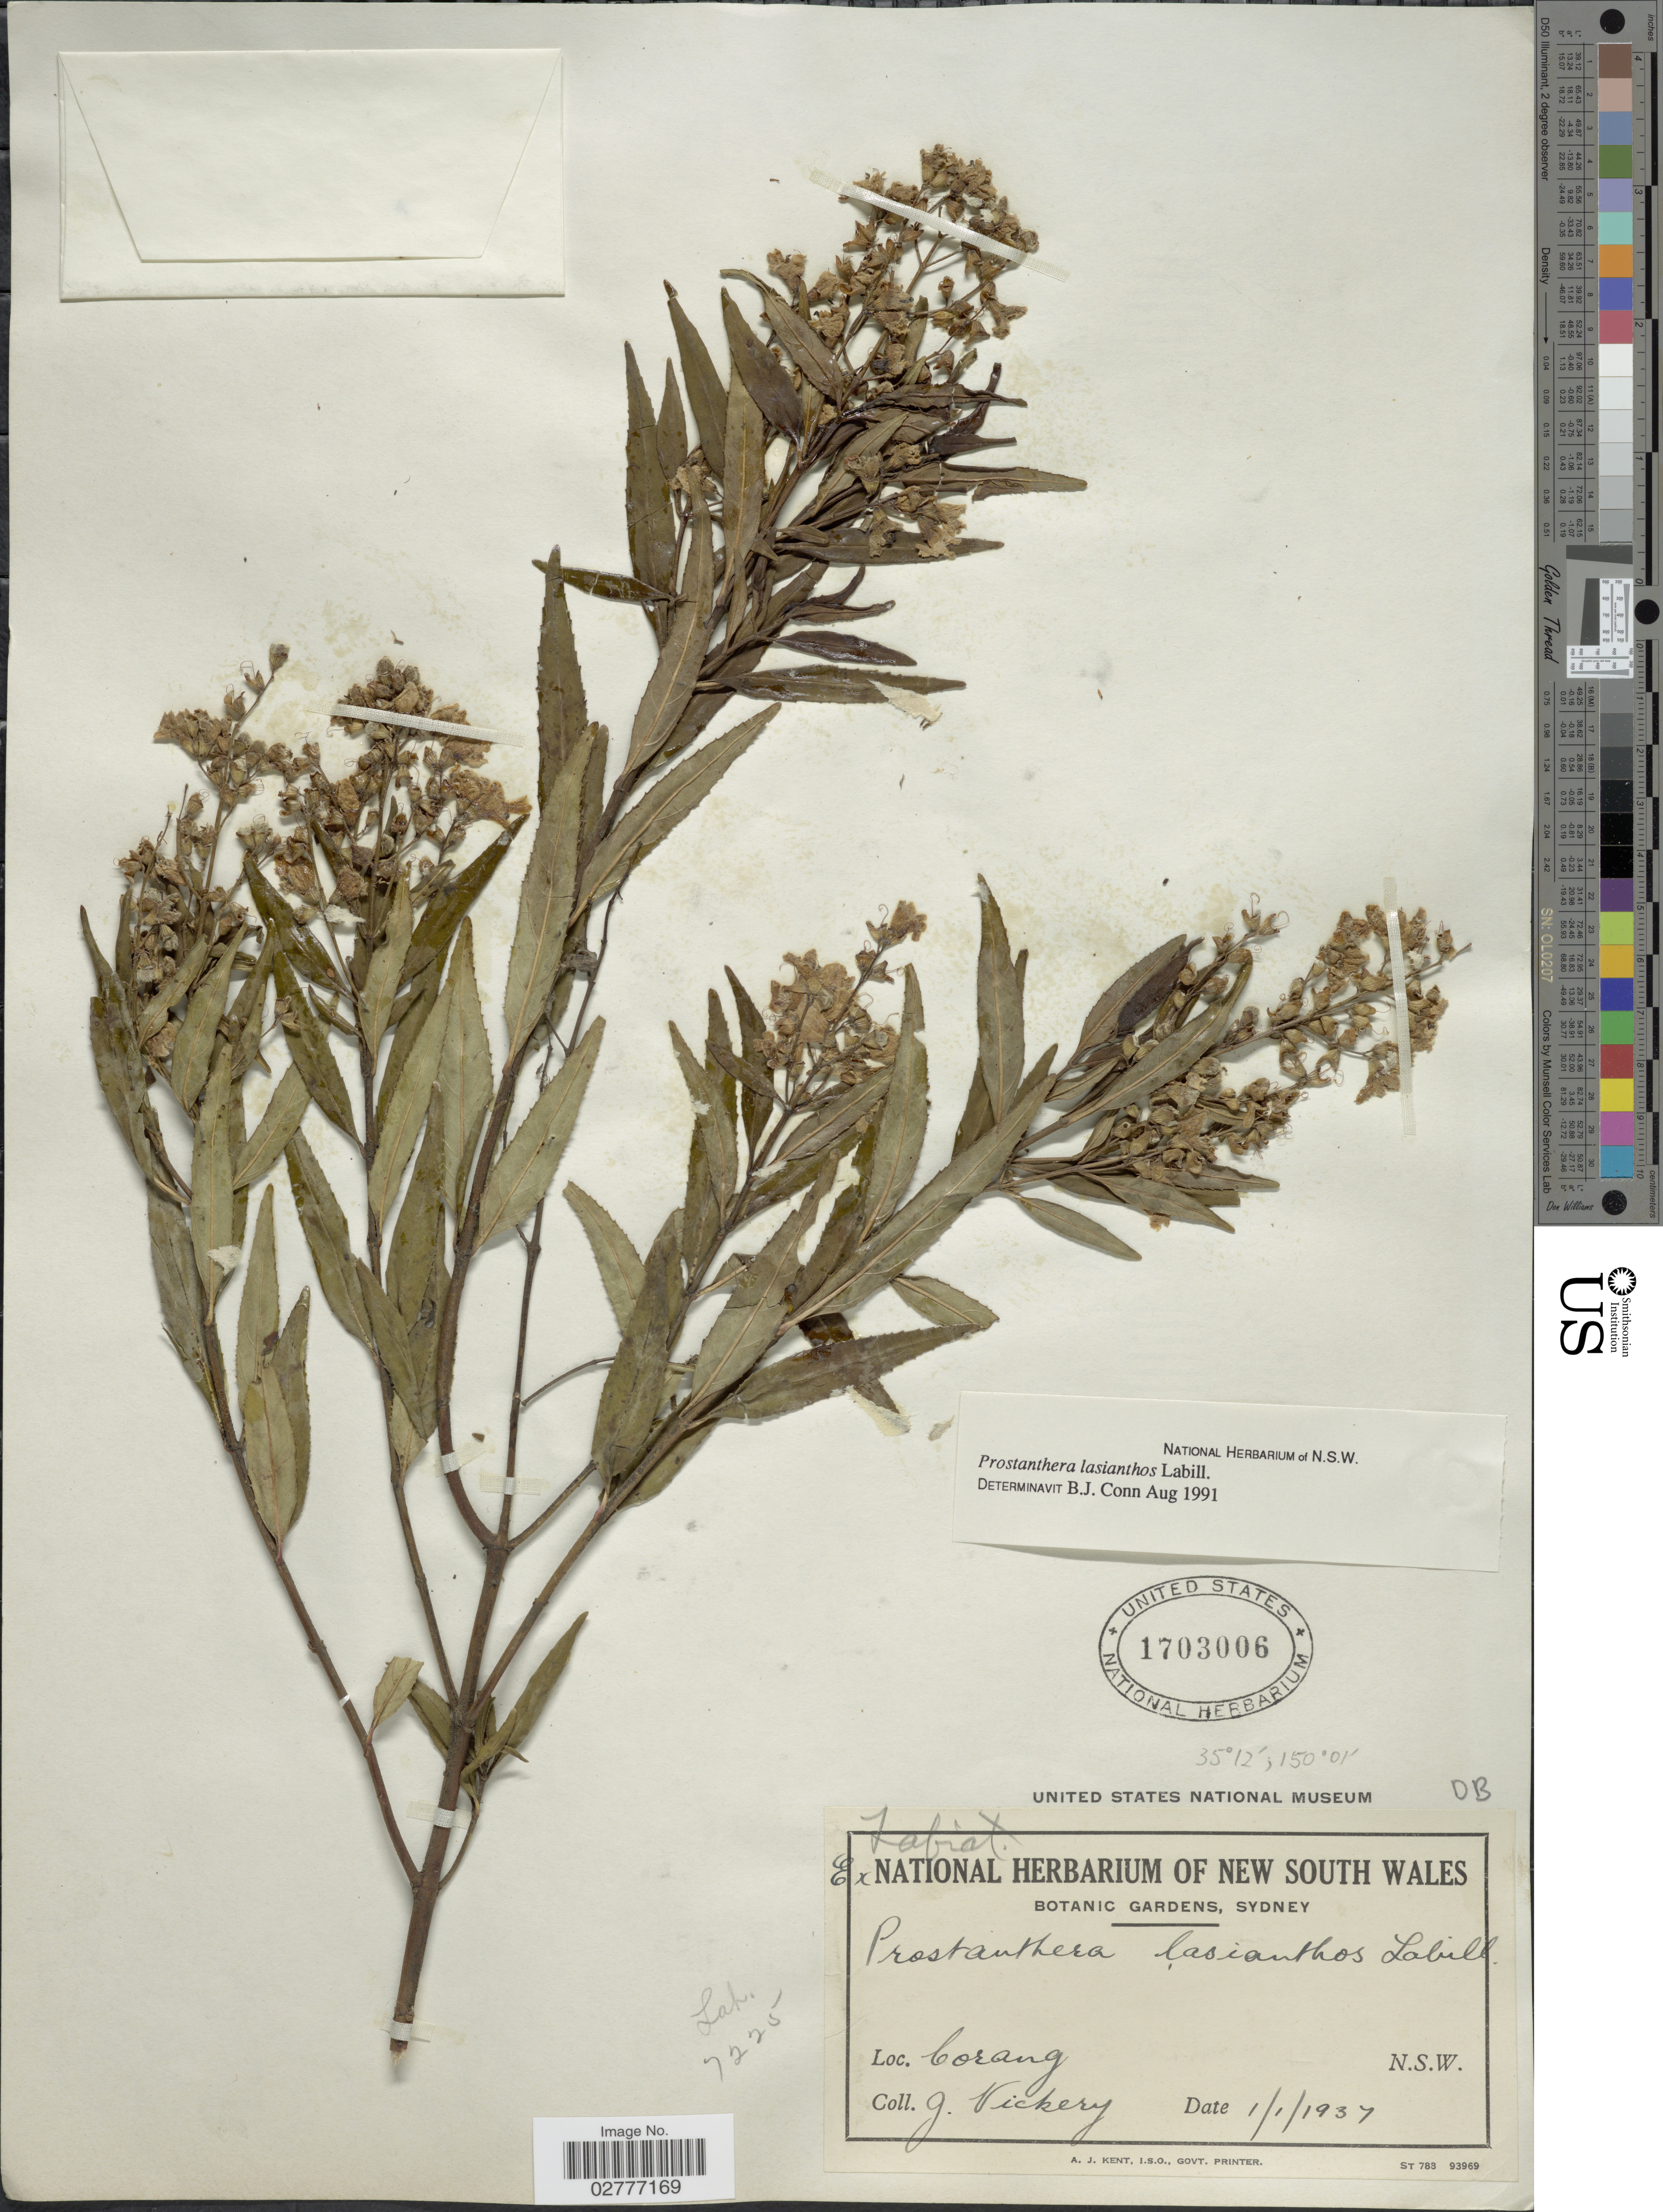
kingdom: Plantae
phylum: Tracheophyta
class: Magnoliopsida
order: Lamiales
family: Lamiaceae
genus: Prostanthera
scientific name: Prostanthera lasianthos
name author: Labill.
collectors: J. Vickery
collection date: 1937-01-01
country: Australia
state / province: New South Wales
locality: Corang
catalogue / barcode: US 1703006